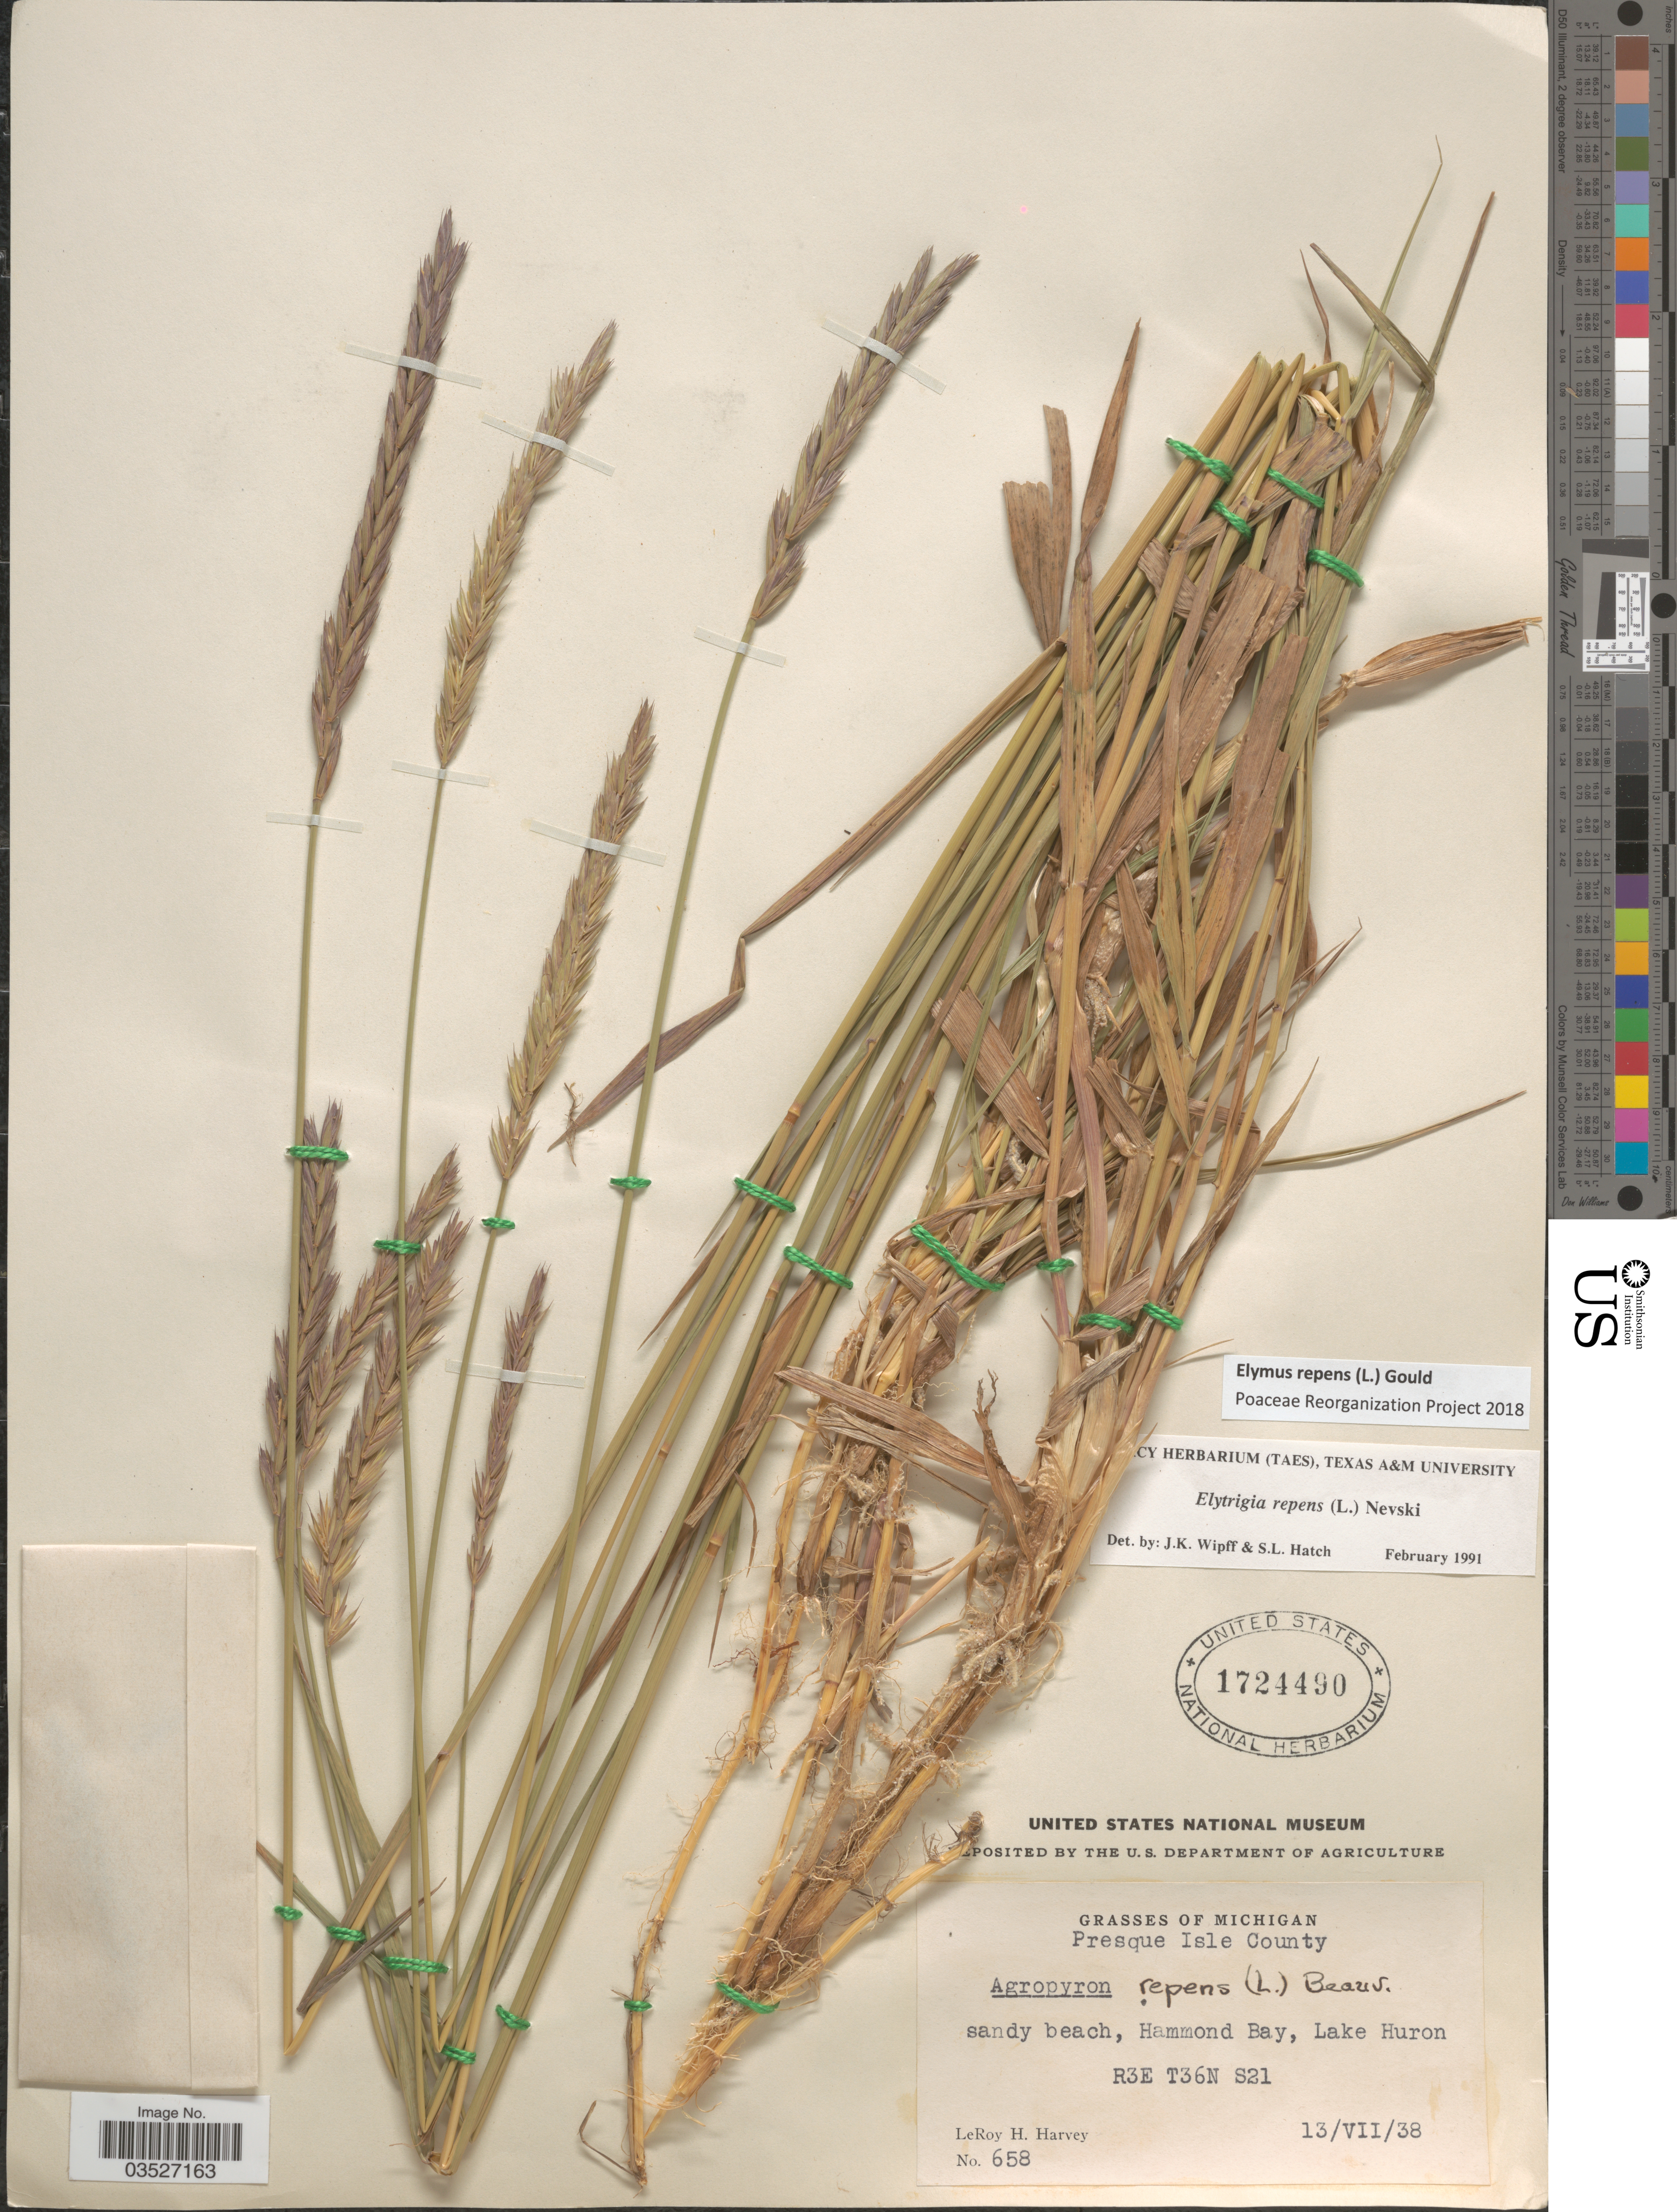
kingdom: Plantae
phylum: Tracheophyta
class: Liliopsida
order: Poales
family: Poaceae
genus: Elymus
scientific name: Elymus repens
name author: (L.) Gould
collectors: L. H. Harvey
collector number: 658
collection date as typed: Transcribed d/m/y: 13/7/38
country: United States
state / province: Michigan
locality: Preque Isle County. Sandy beach, Hammond Bay, Lake Huron. R3E T36N S21.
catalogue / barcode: US 1724490